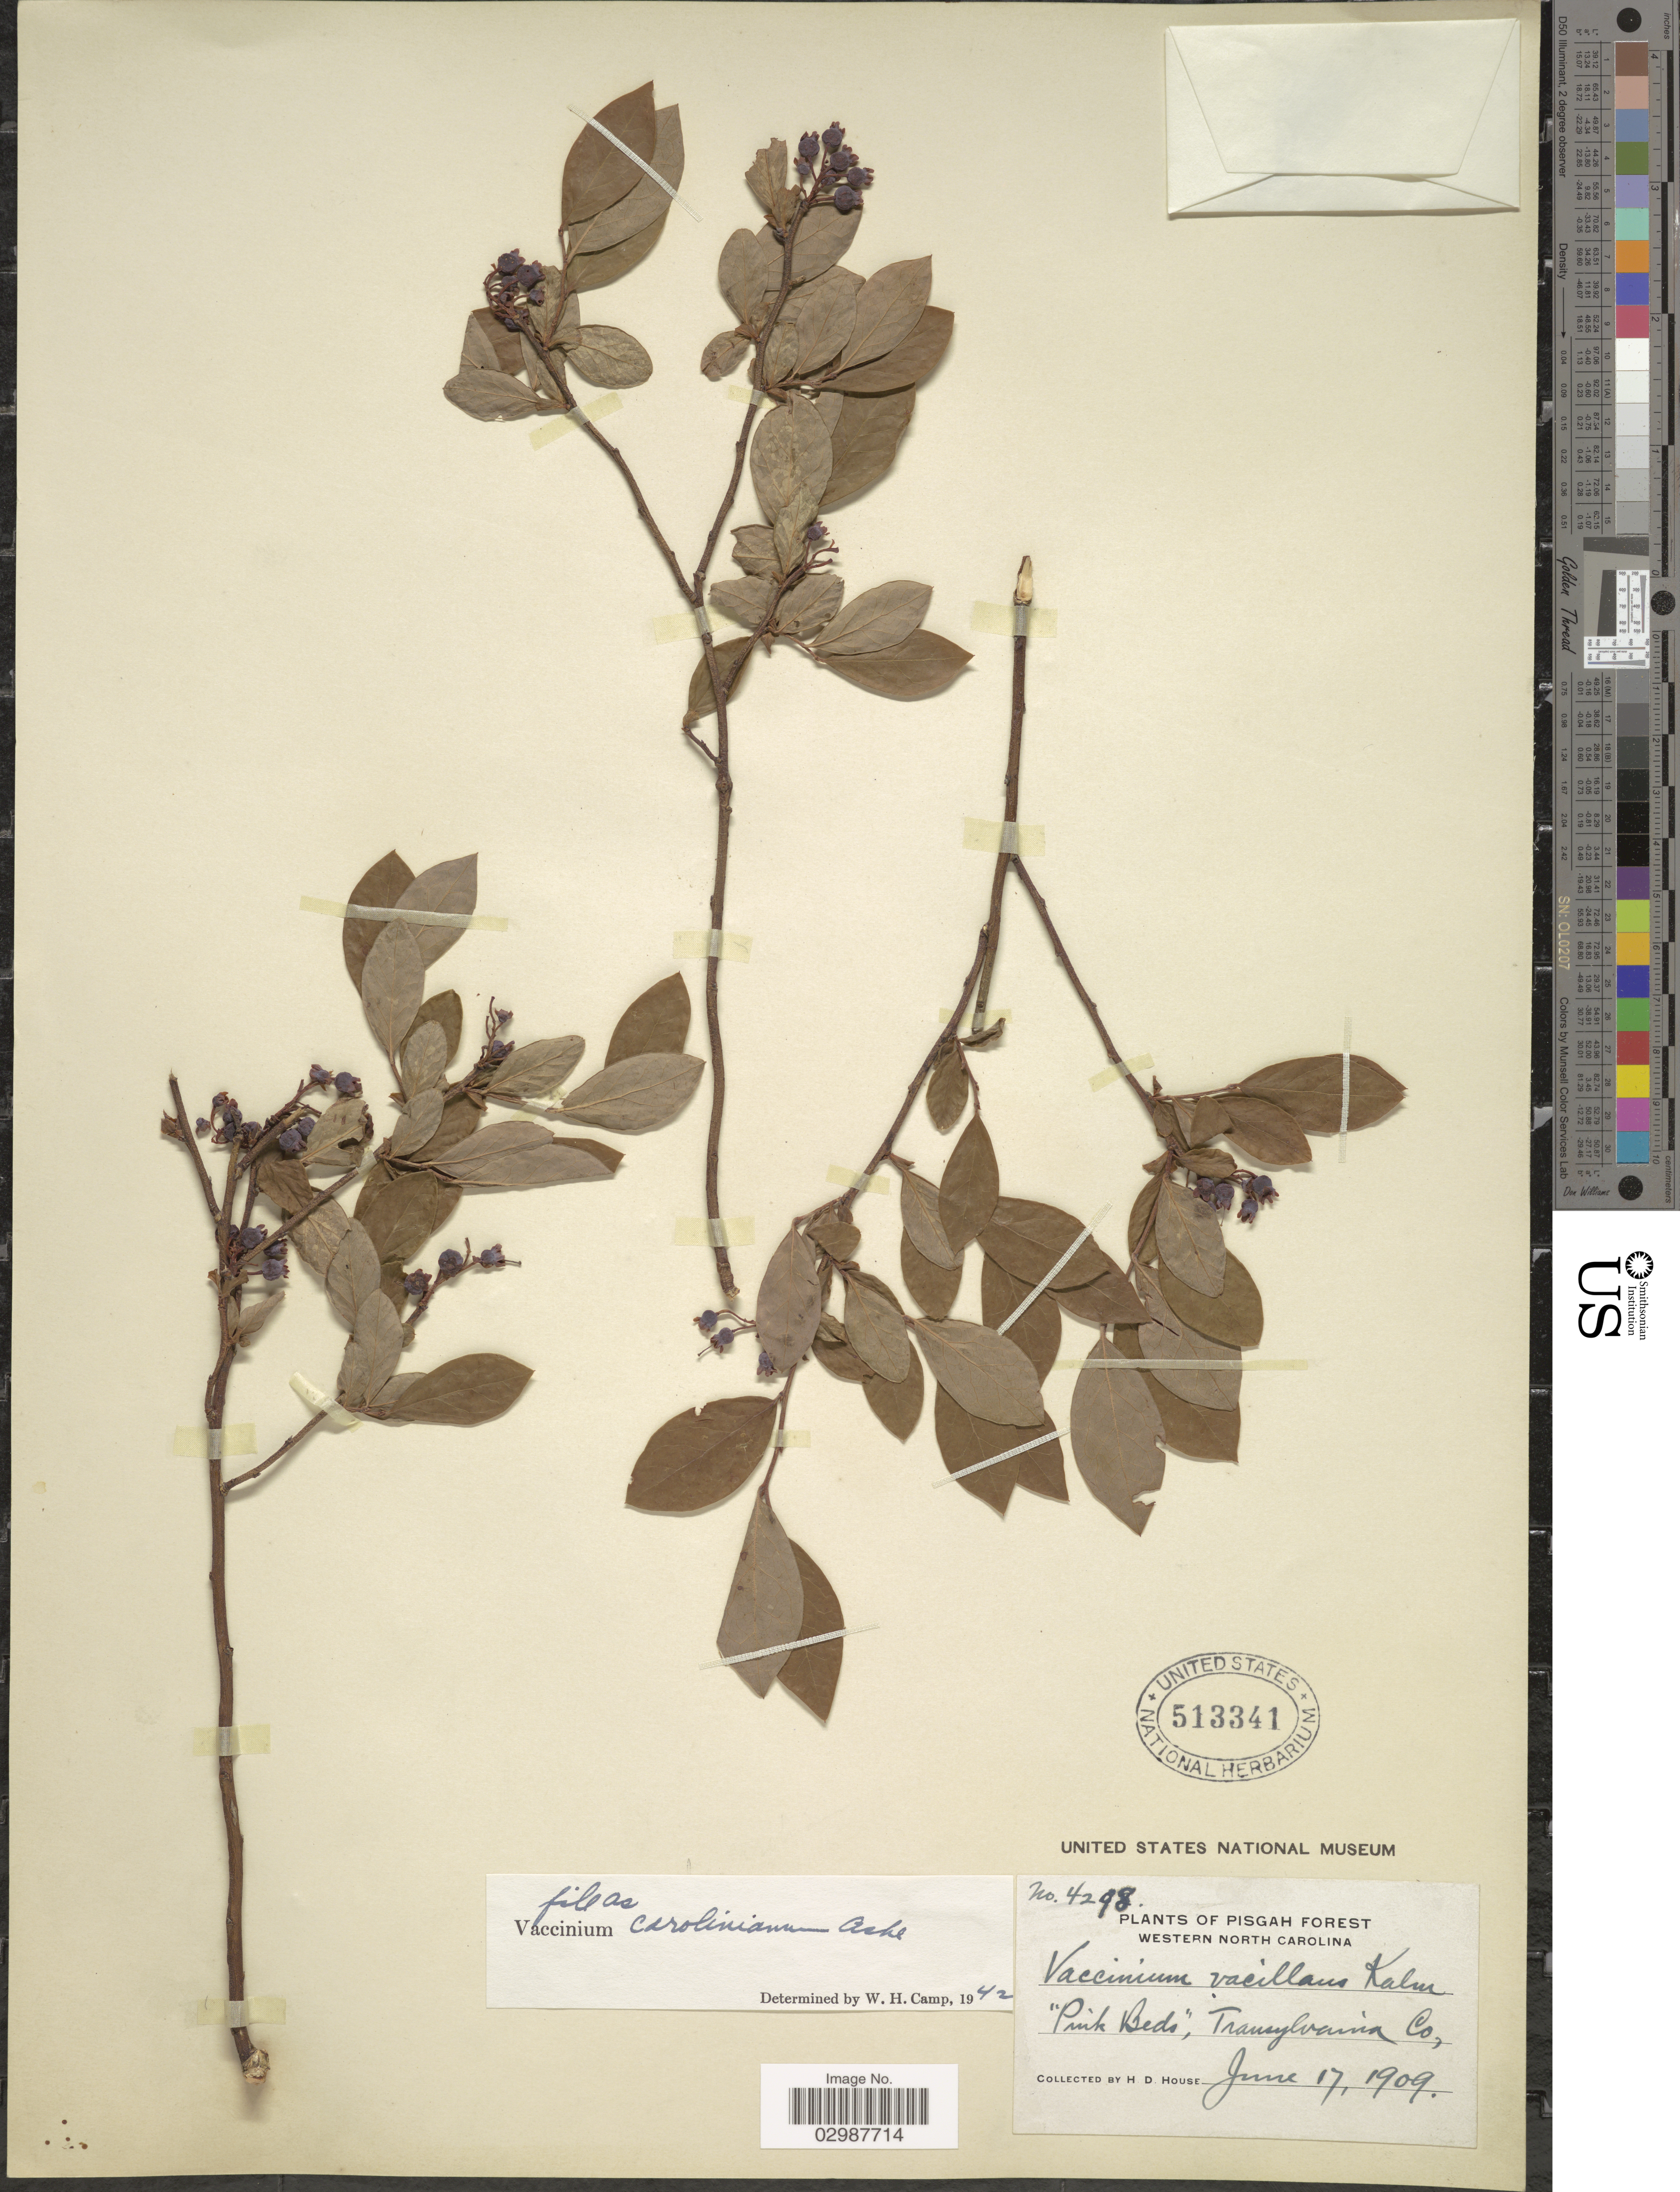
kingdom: Plantae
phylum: Tracheophyta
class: Magnoliopsida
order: Ericales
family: Ericaceae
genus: Vaccinium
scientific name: Vaccinium carolinianum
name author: Ashe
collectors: H. D. House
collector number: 4298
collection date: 1909-06-17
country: United States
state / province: North Carolina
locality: Pisgah Forest. Western North Carolina. Transylvania Co.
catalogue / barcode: US 513341